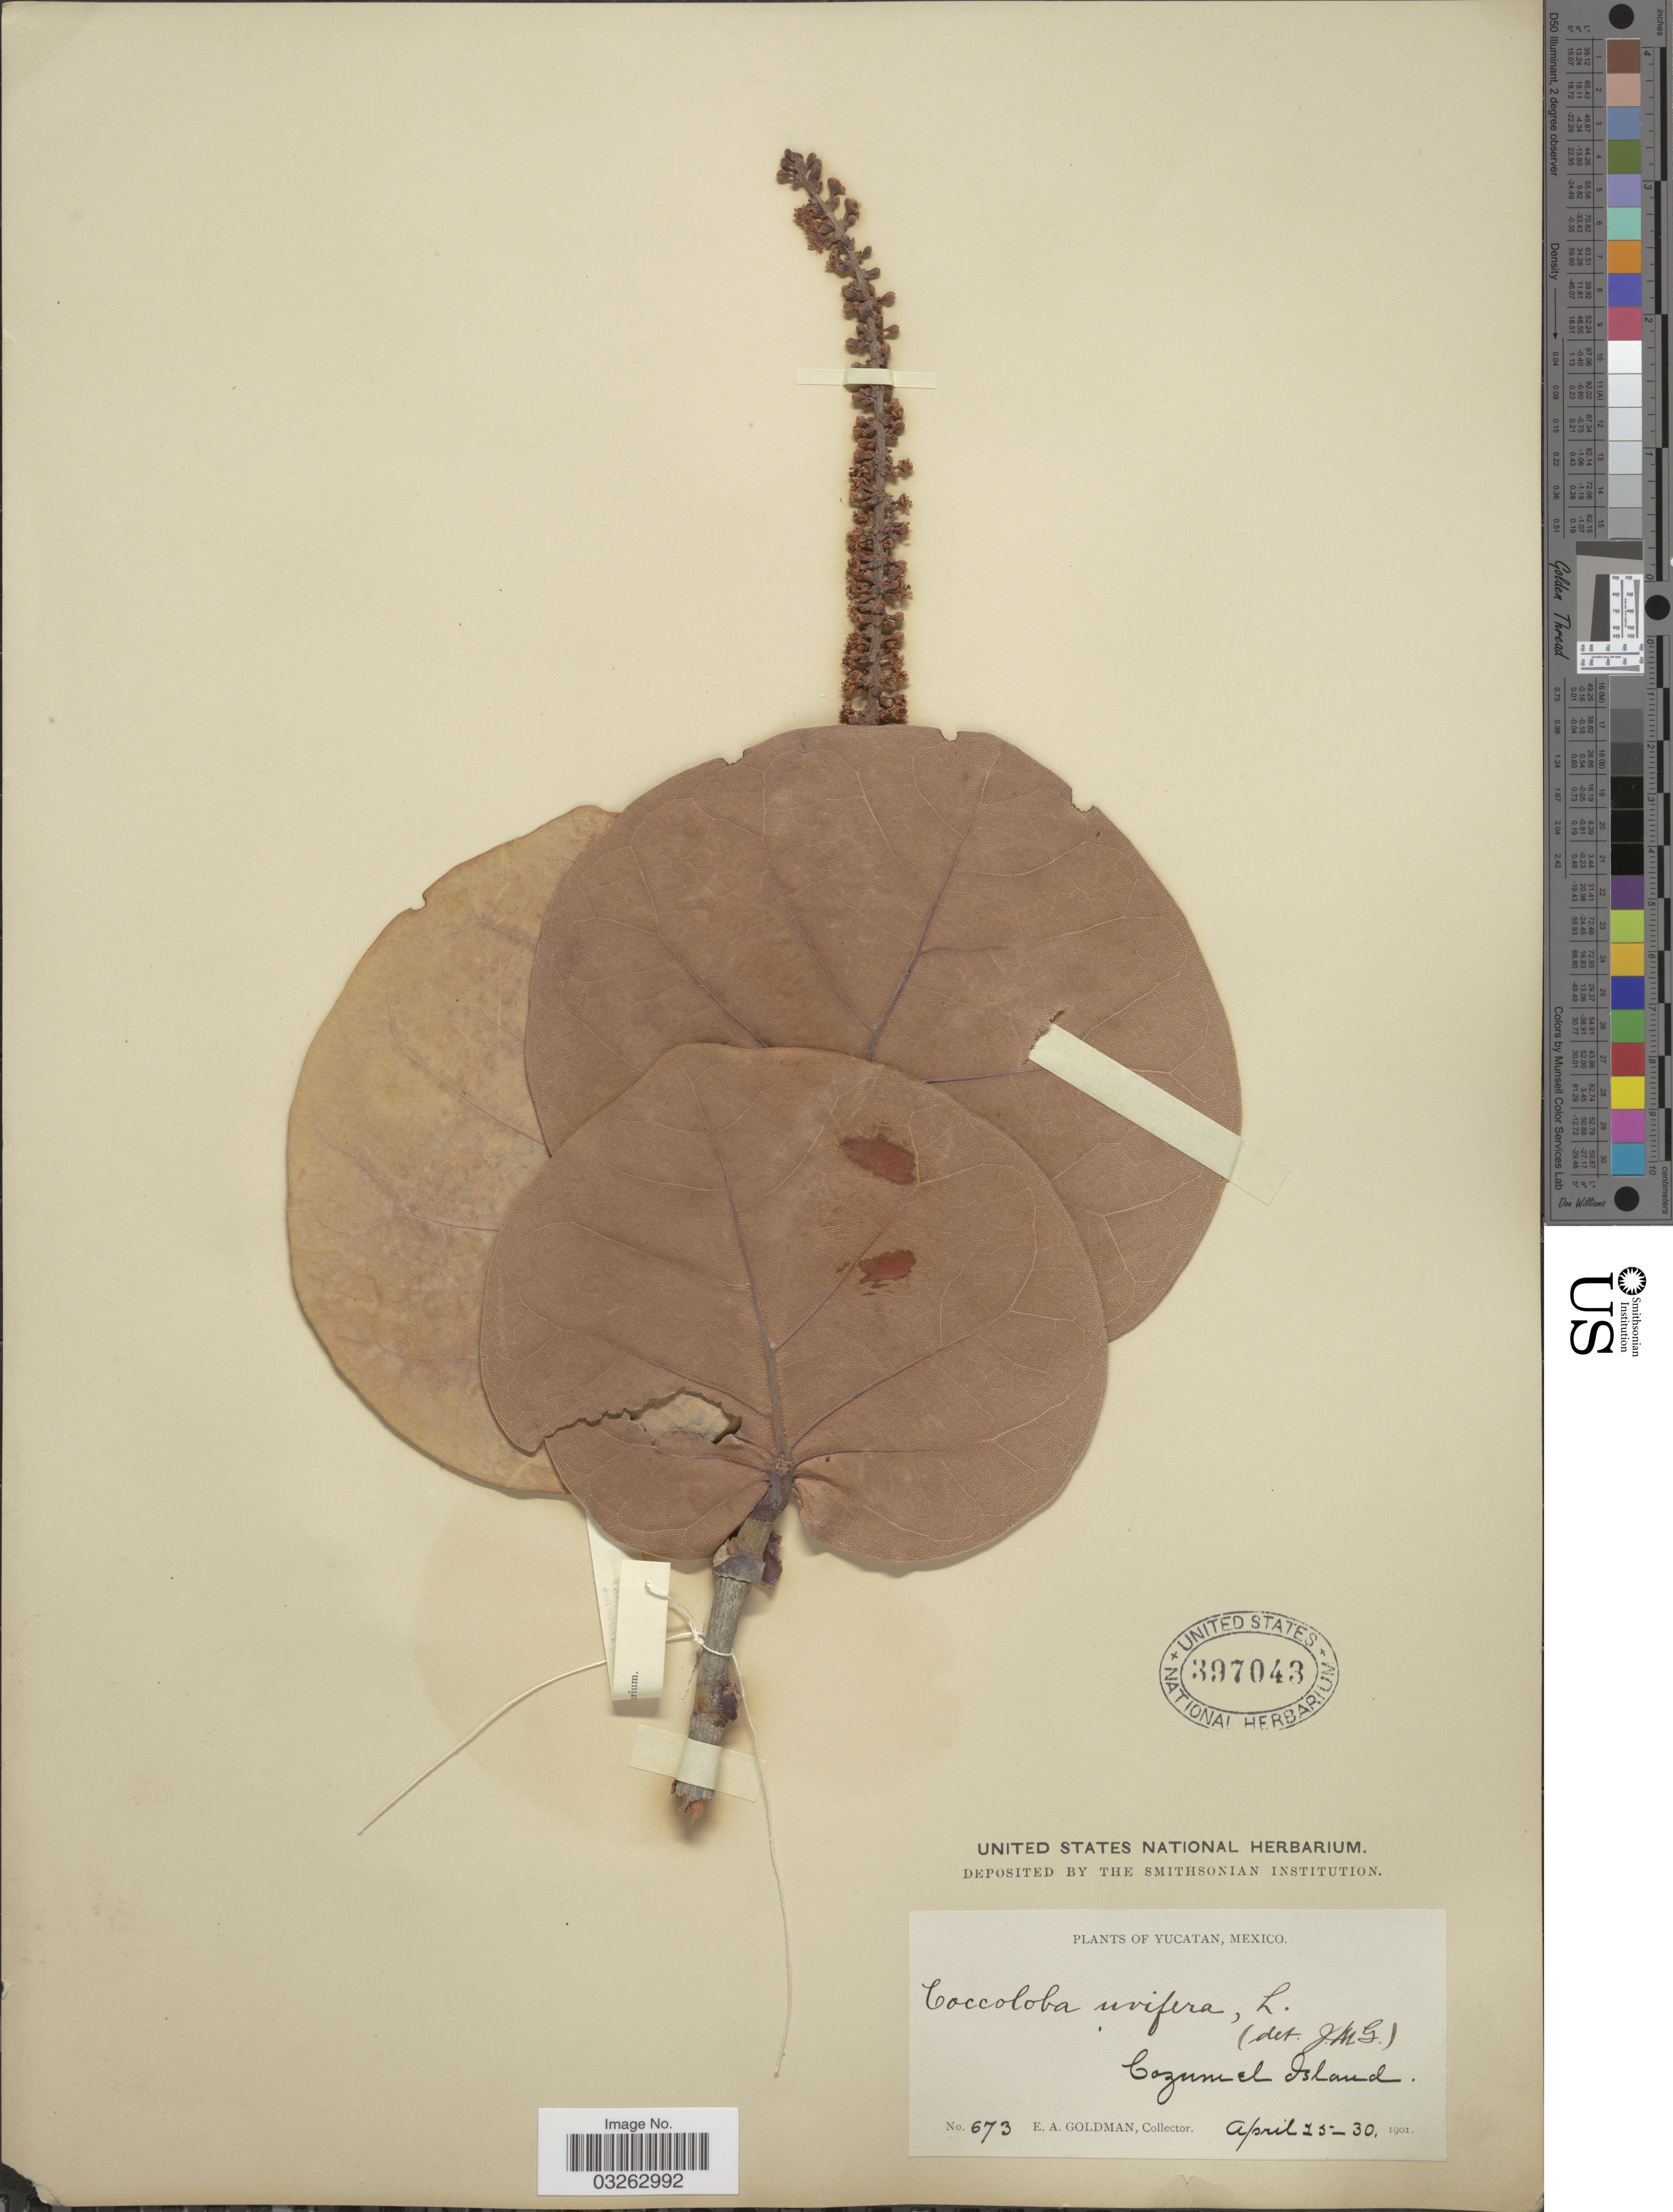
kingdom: Plantae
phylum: Tracheophyta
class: Magnoliopsida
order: Caryophyllales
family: Polygonaceae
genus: Coccoloba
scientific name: Coccoloba uvifera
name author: L.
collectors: E. A. Goldman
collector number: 673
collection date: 1901-04-25/1901-04-30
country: Mexico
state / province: Yucatán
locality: Zocumel Island.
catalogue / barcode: US 397043